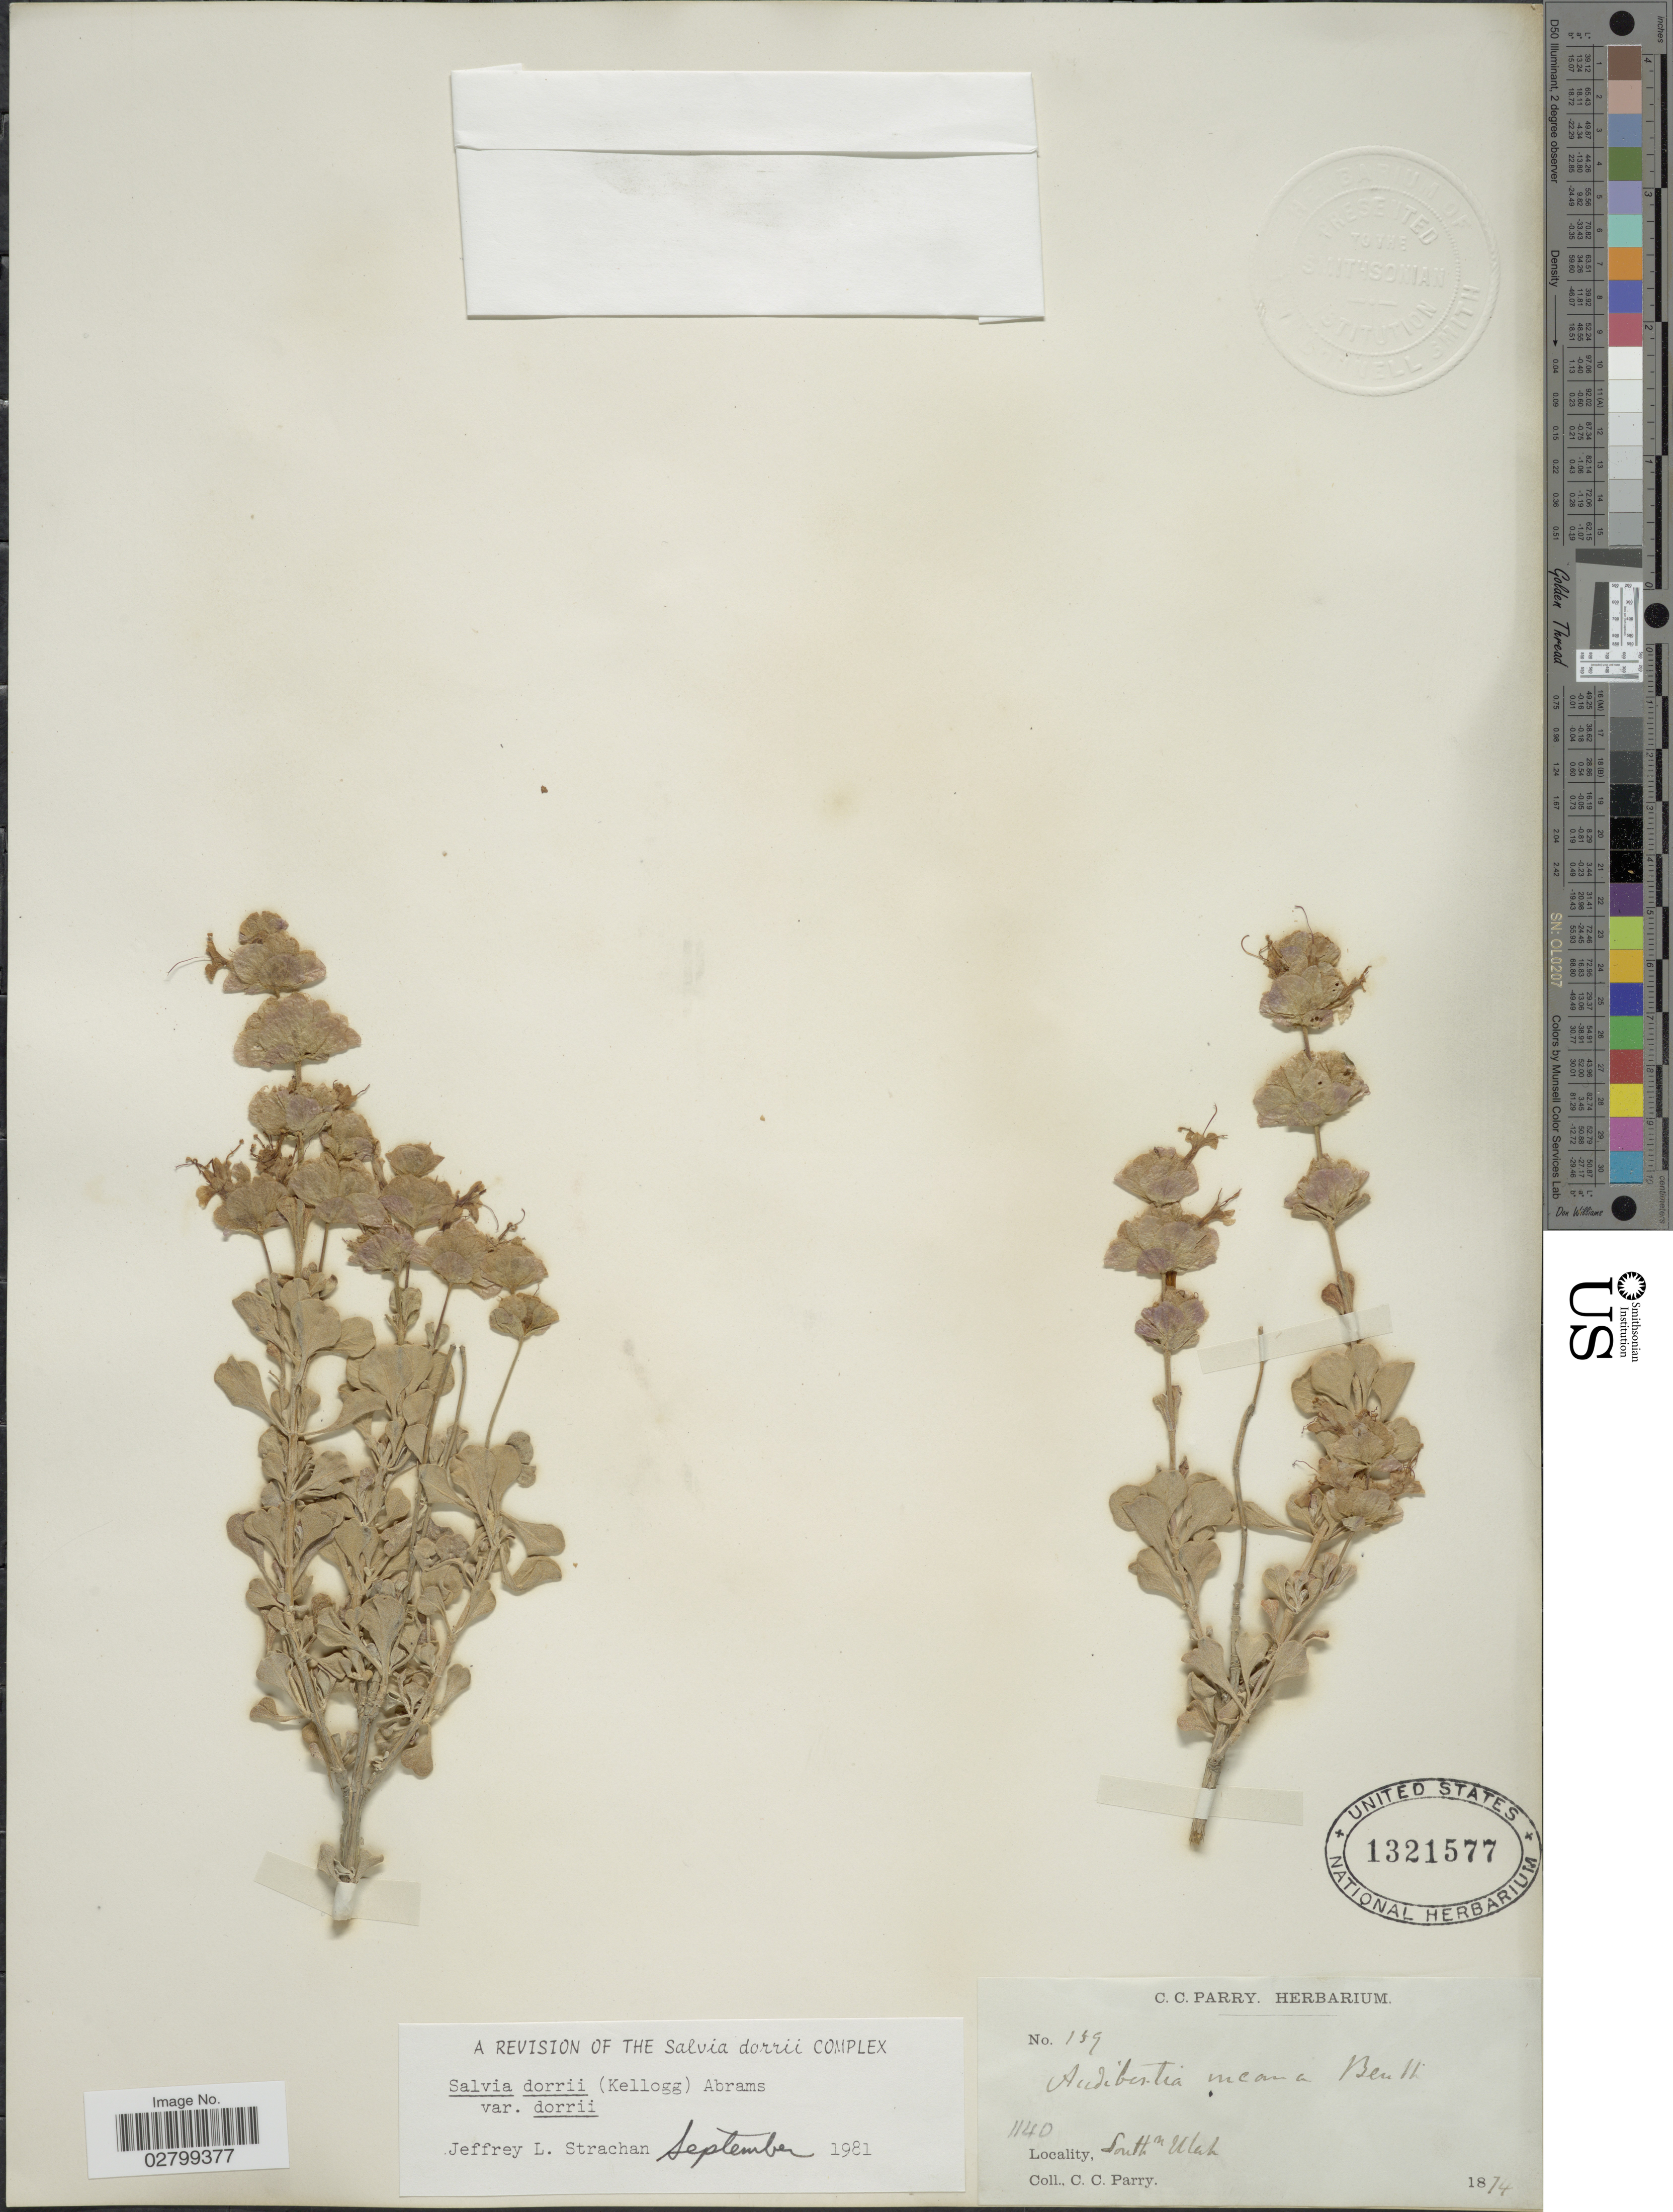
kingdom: Plantae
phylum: Tracheophyta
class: Magnoliopsida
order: Lamiales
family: Lamiaceae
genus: Salvia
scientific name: Salvia dorrii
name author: (Kellogg) Abrams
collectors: C. Parry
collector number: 139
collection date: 1874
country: United States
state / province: Utah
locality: Southn Utah.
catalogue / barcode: US 1321577